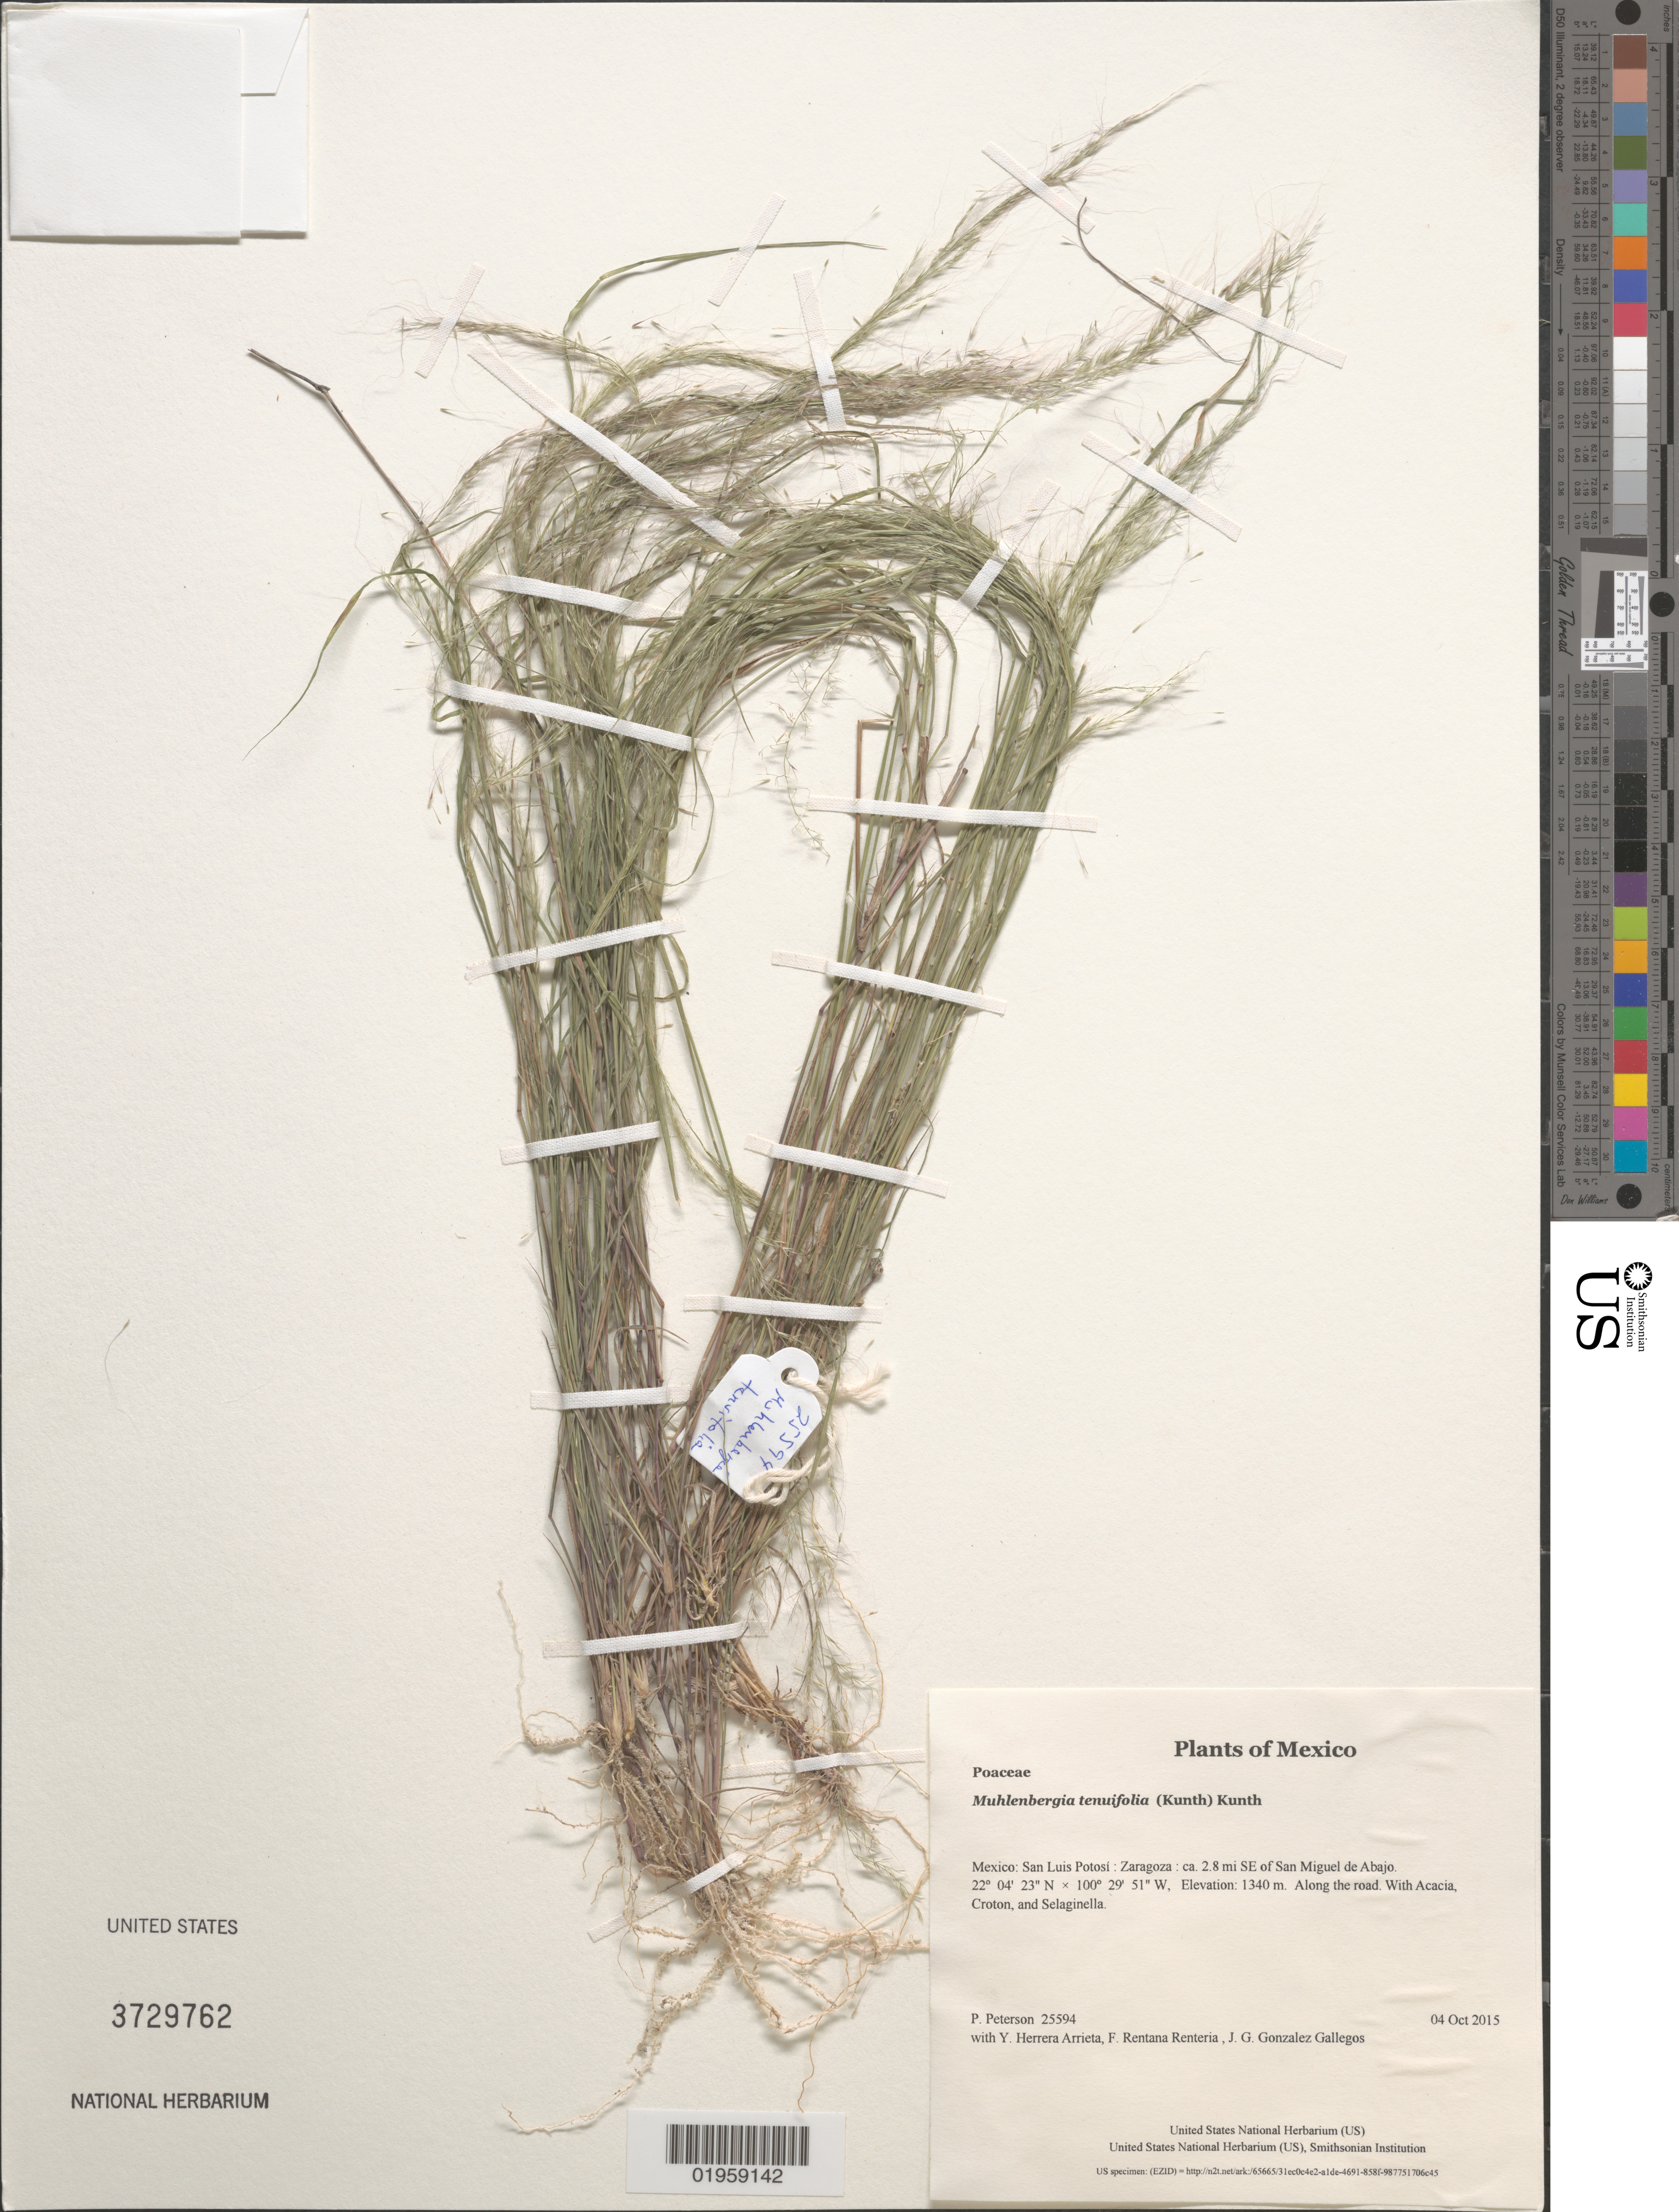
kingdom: Plantae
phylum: Tracheophyta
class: Liliopsida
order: Poales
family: Poaceae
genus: Muhlenbergia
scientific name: Muhlenbergia tenuifolia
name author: (Kunth) Kunth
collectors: P. M. Peterson, Y. Herrera Arrieta, F. Rentana Renteria & J. G. Gonzalez Gallegos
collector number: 25594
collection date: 2015-10-04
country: Mexico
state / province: San Luis Potosí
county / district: Zaragoza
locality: ca. 2.8 mi SE of San Miguel de Abajo.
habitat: Along the road.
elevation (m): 1340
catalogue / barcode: US 3729762